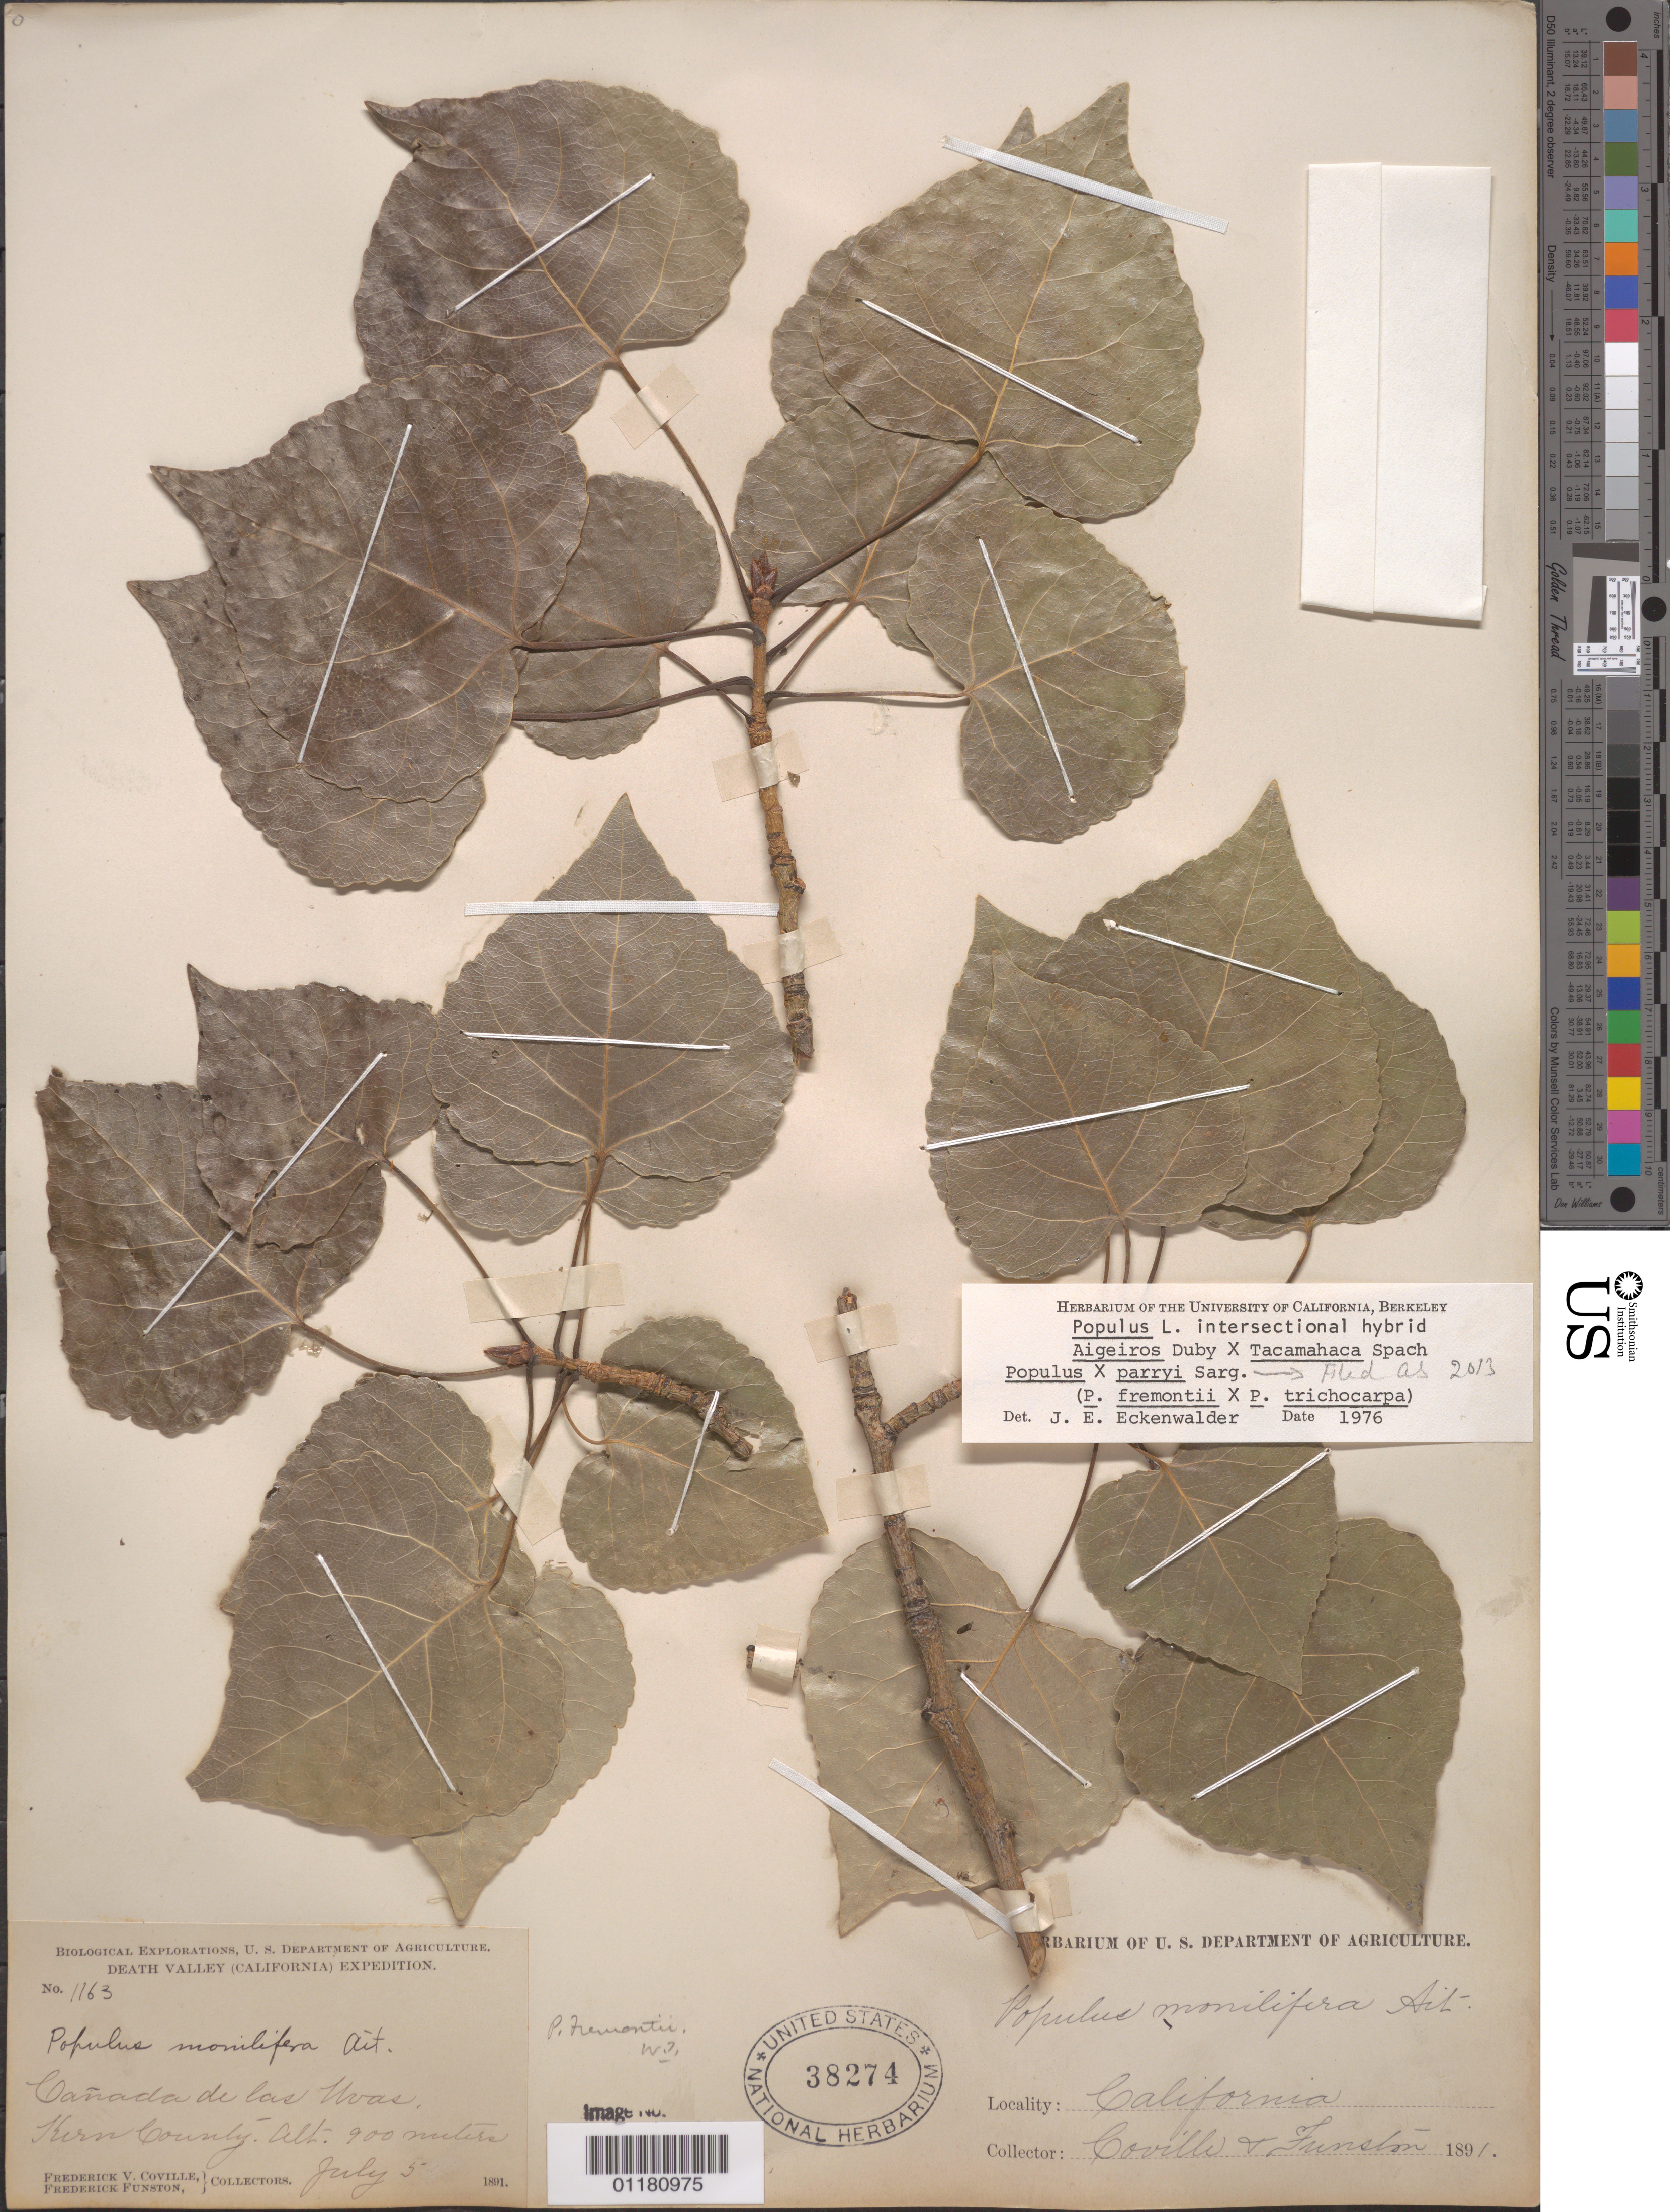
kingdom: Plantae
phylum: Tracheophyta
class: Magnoliopsida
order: Malpighiales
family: Salicaceae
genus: Populus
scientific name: Populus x parryi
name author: Sarg.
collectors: F. V. Coville & F. Funston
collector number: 1163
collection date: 1891-07-05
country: United States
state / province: California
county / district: Kern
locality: Canada de las Uvas.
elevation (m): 900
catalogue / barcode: US 38274